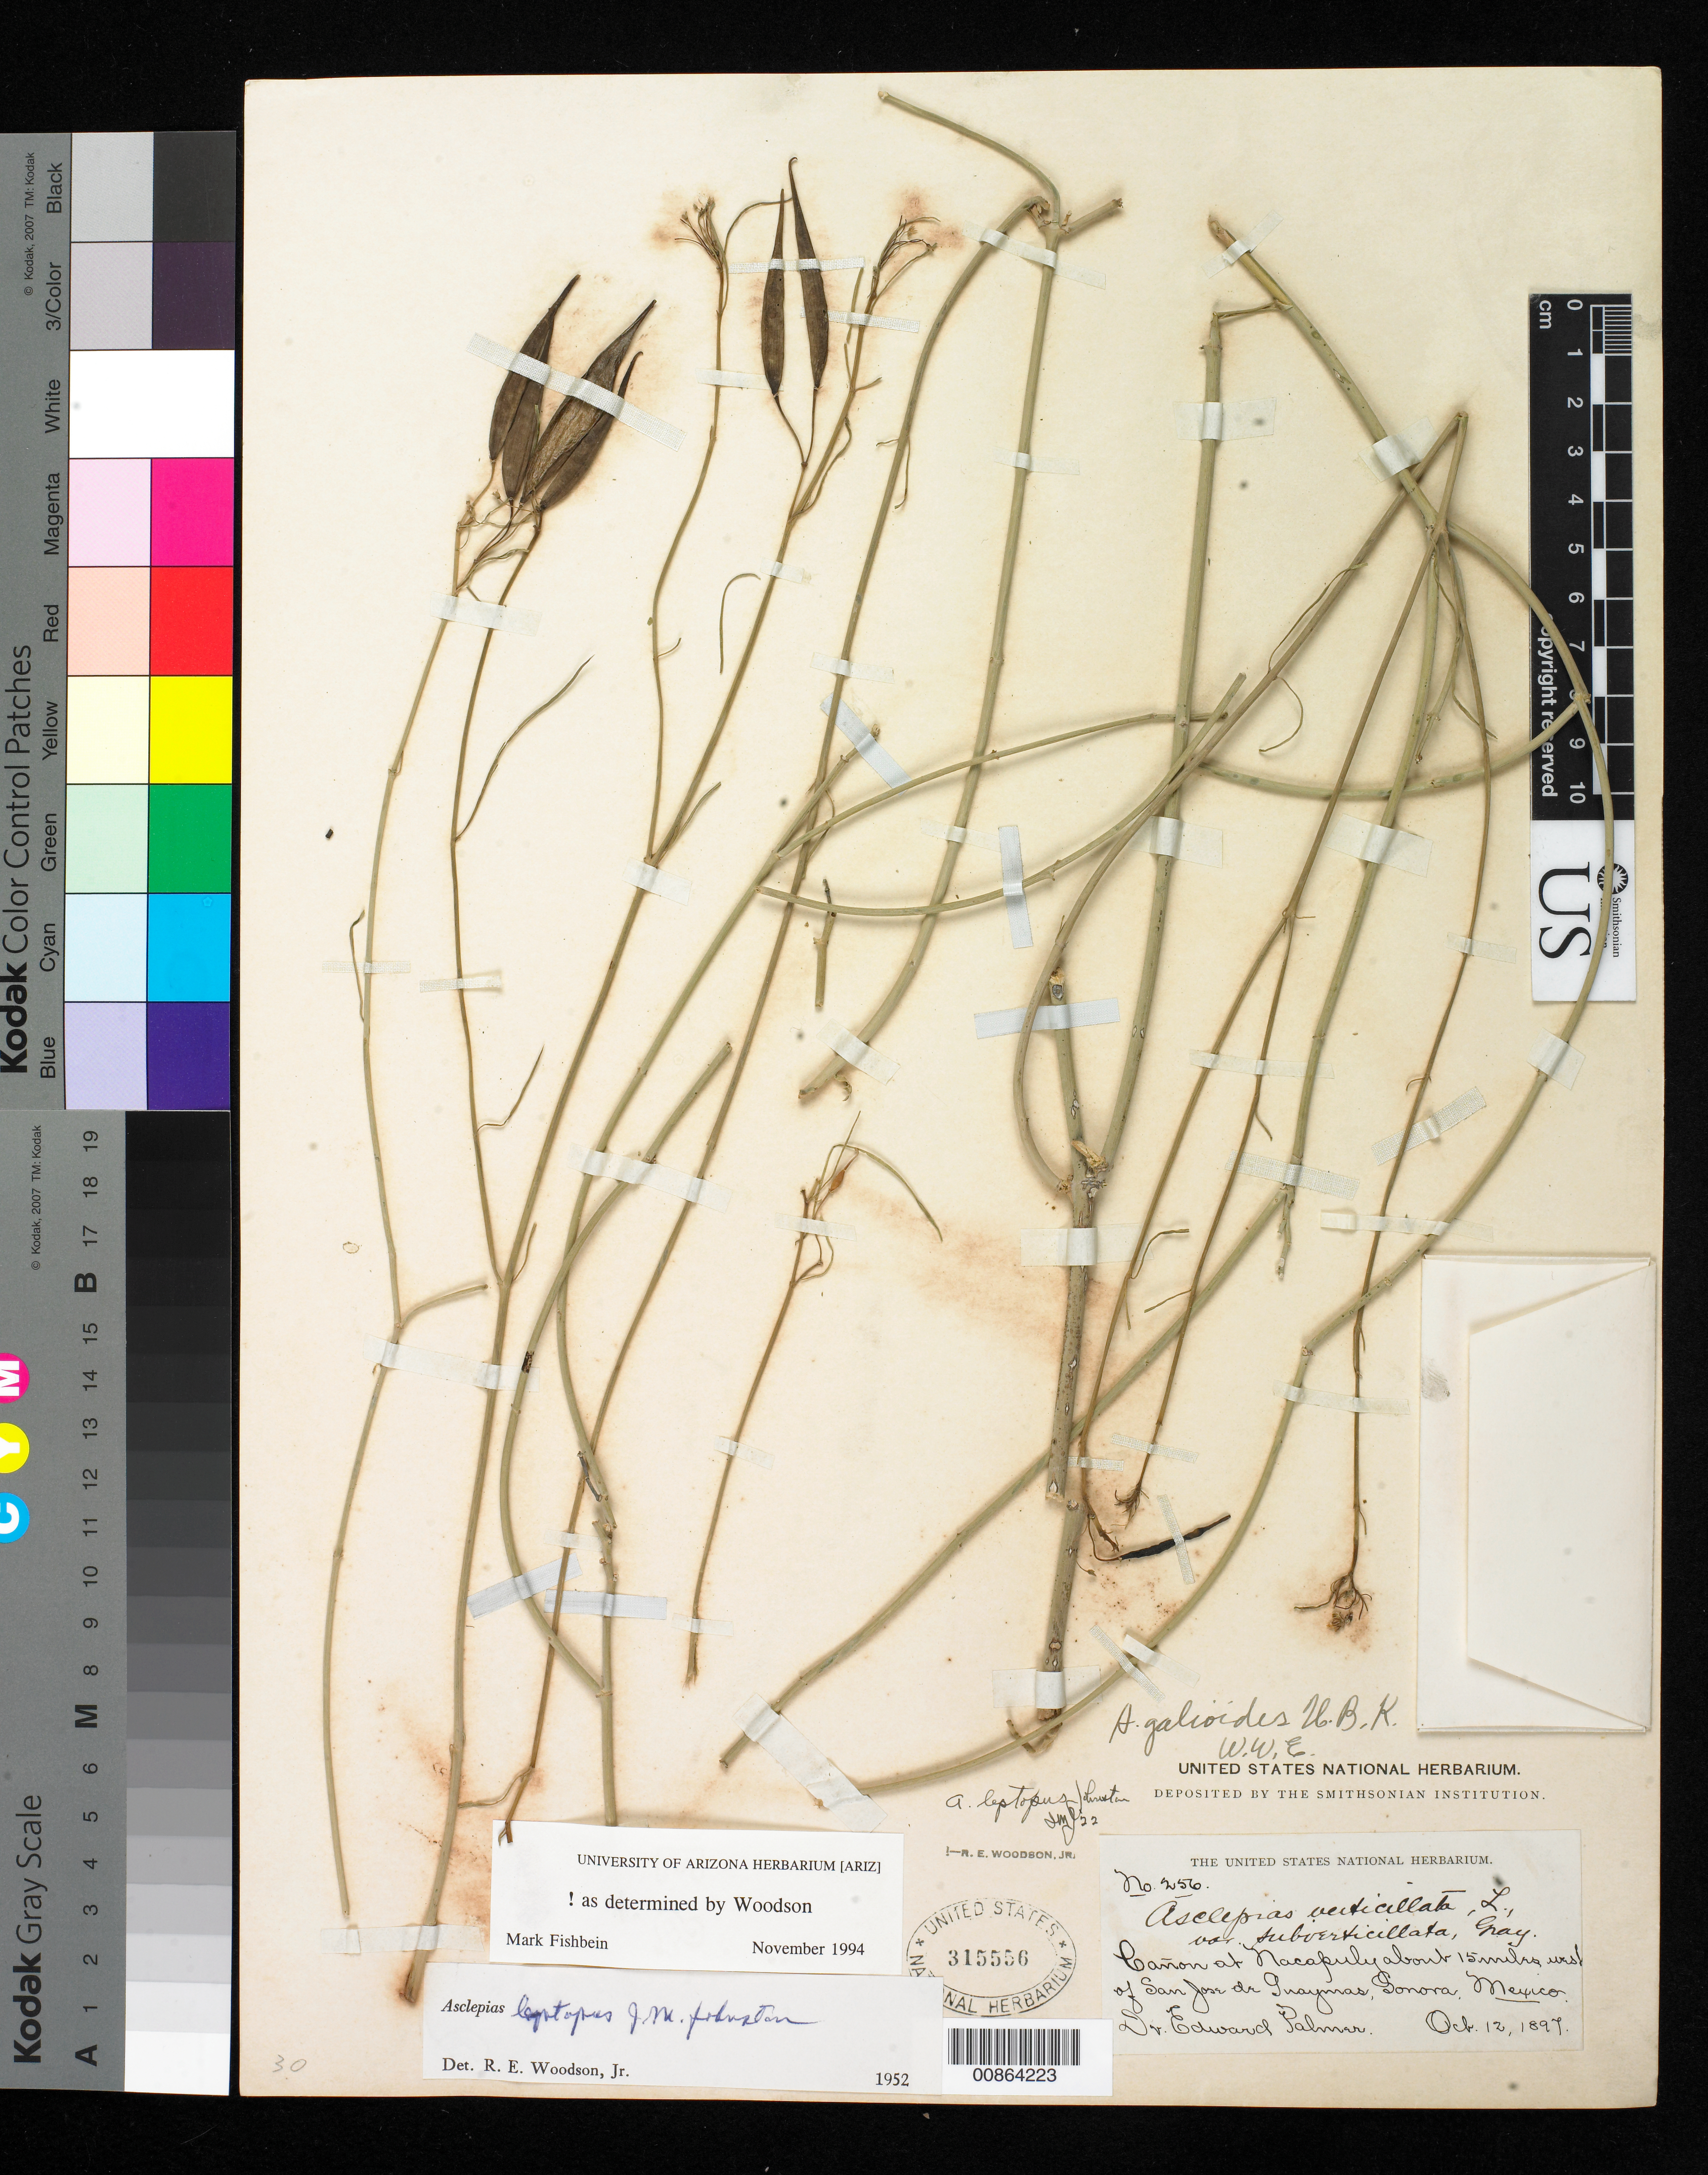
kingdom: Plantae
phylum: Tracheophyta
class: Magnoliopsida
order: Gentianales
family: Apocynaceae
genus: Asclepias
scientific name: Asclepias leptopus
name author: I.M. Johnst.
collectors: E. Palmer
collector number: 256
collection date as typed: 12 Oct 1897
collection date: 1897-10-12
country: Mexico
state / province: Sonora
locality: Cañon at Nacapuly about 15 miles west of San José de Guaymas, Sonora.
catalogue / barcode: US 315556